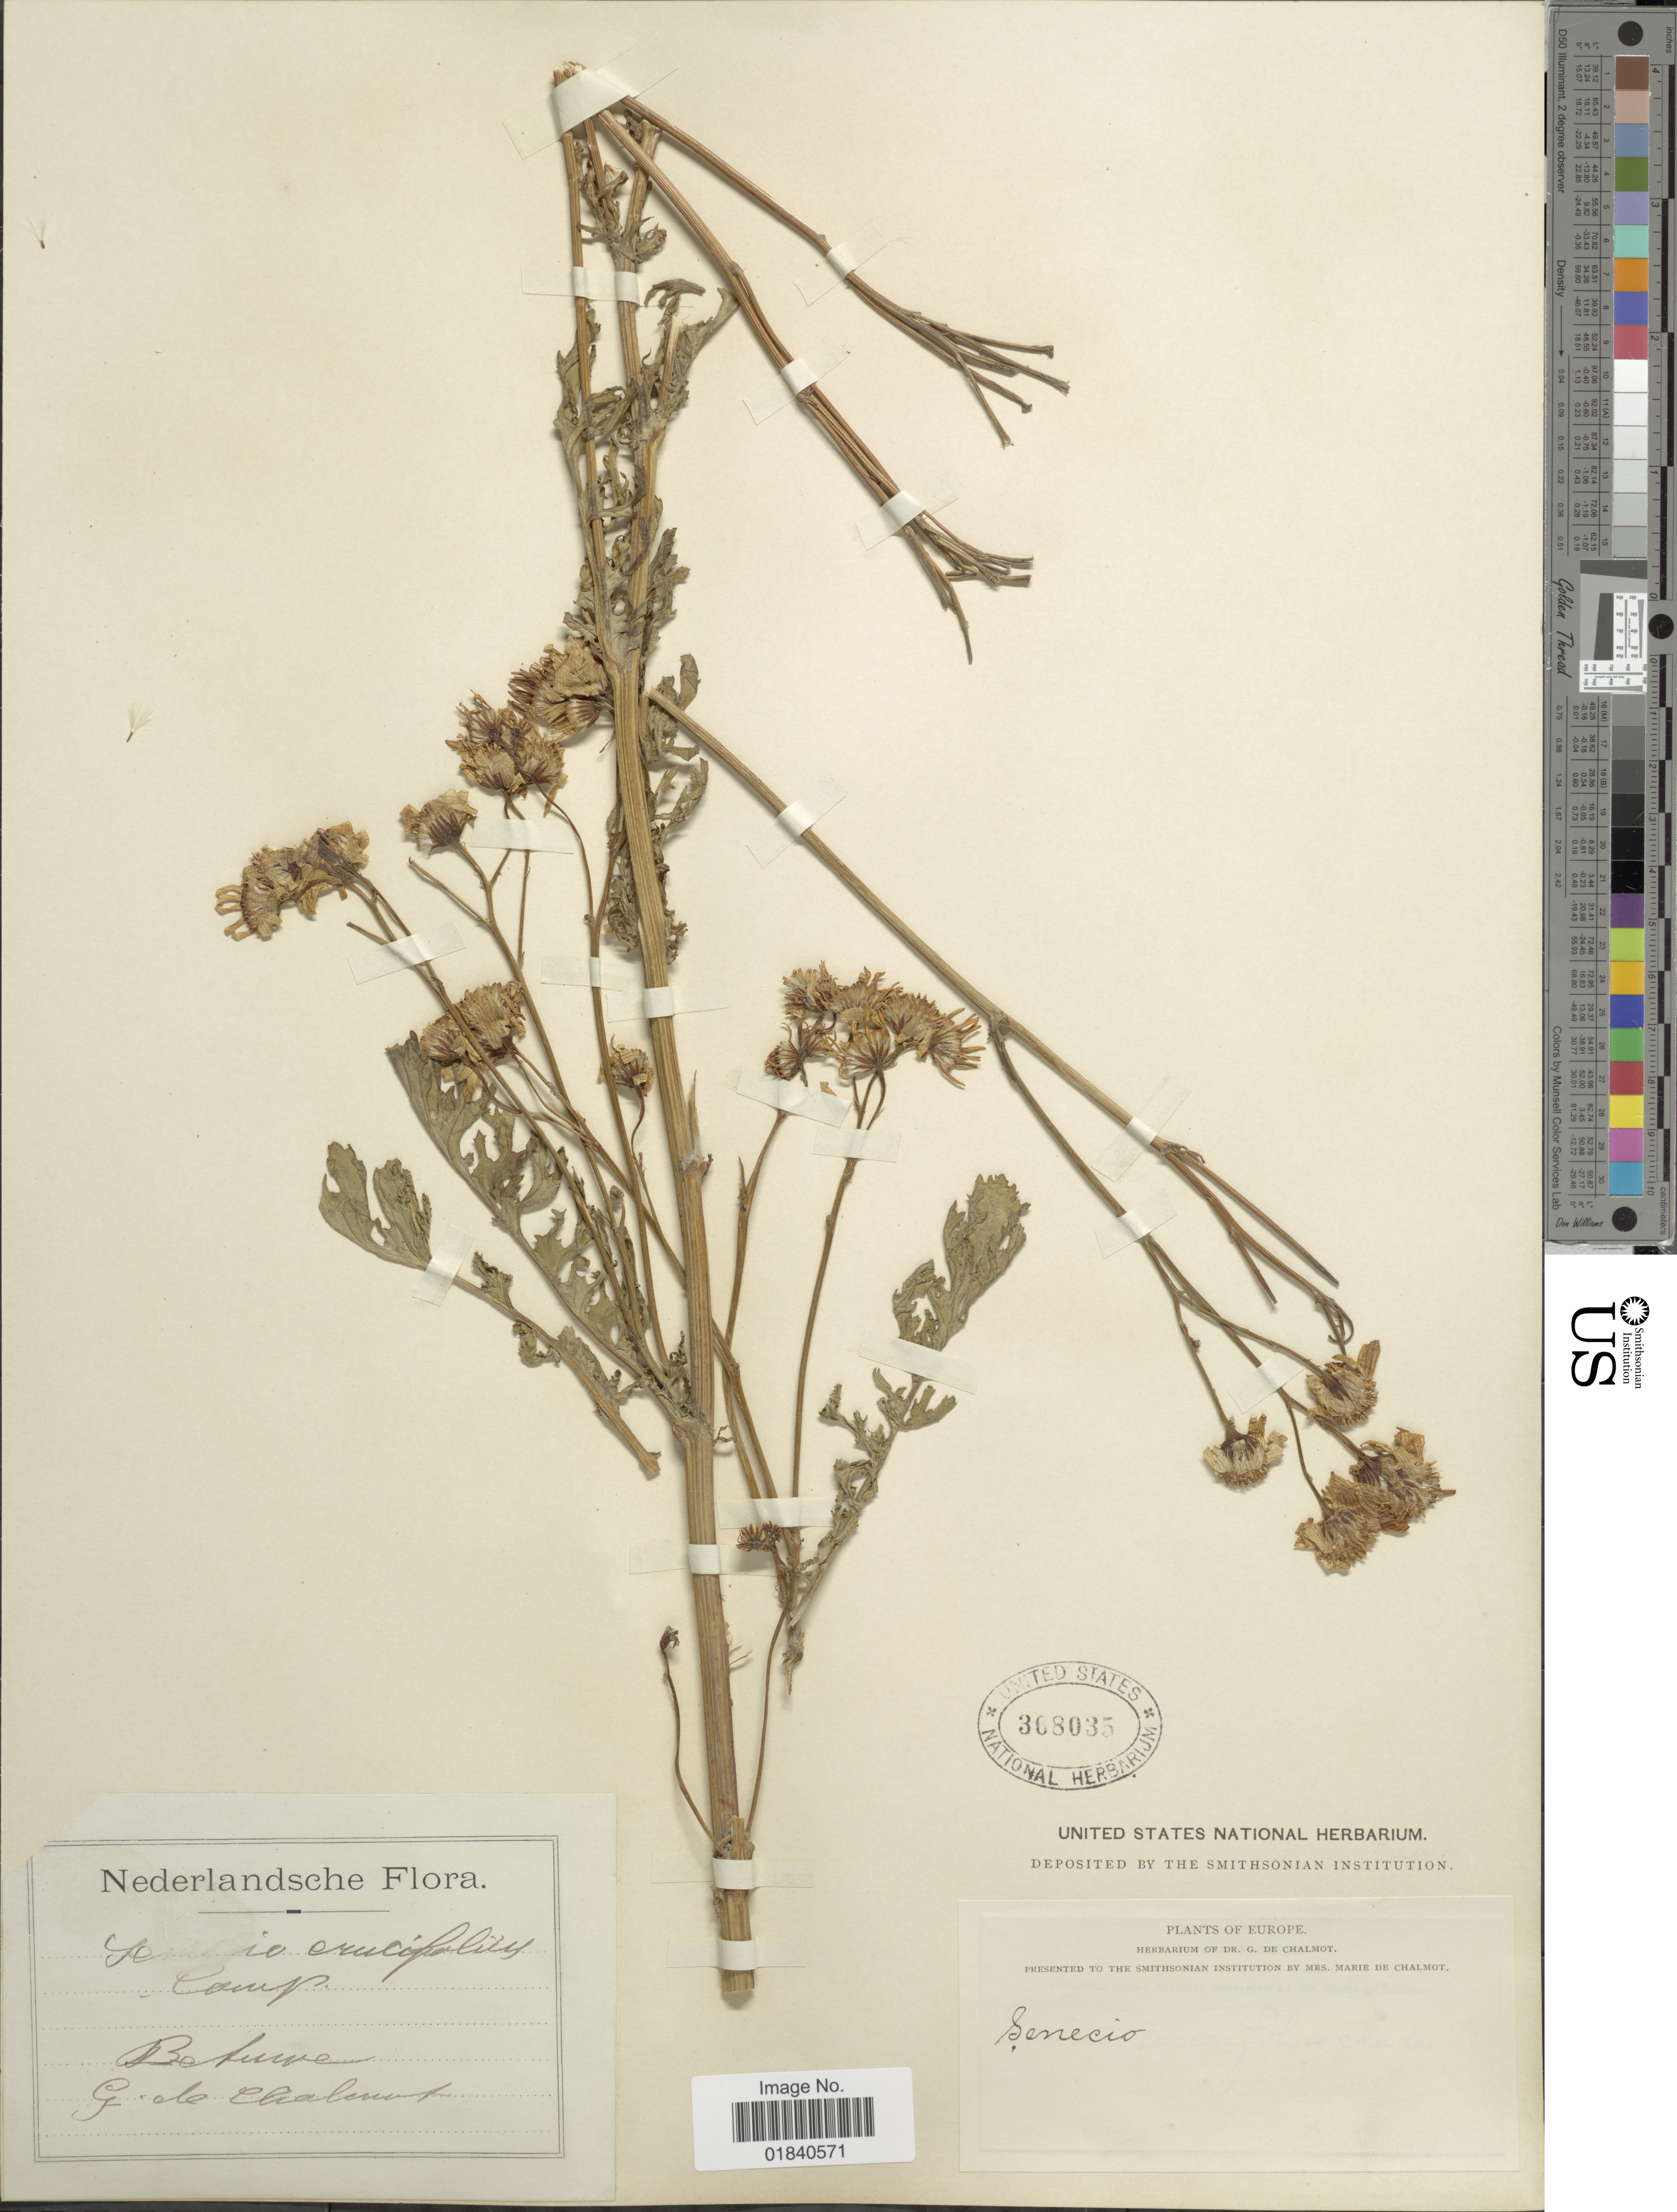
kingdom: Plantae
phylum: Tracheophyta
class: Magnoliopsida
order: Asterales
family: Asteraceae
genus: Jacobaea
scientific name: Jacobaea erucifolia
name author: (L.) G. Gaertn. et al.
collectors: G. de Chalmot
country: Netherlands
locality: Betuwe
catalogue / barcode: US 368035